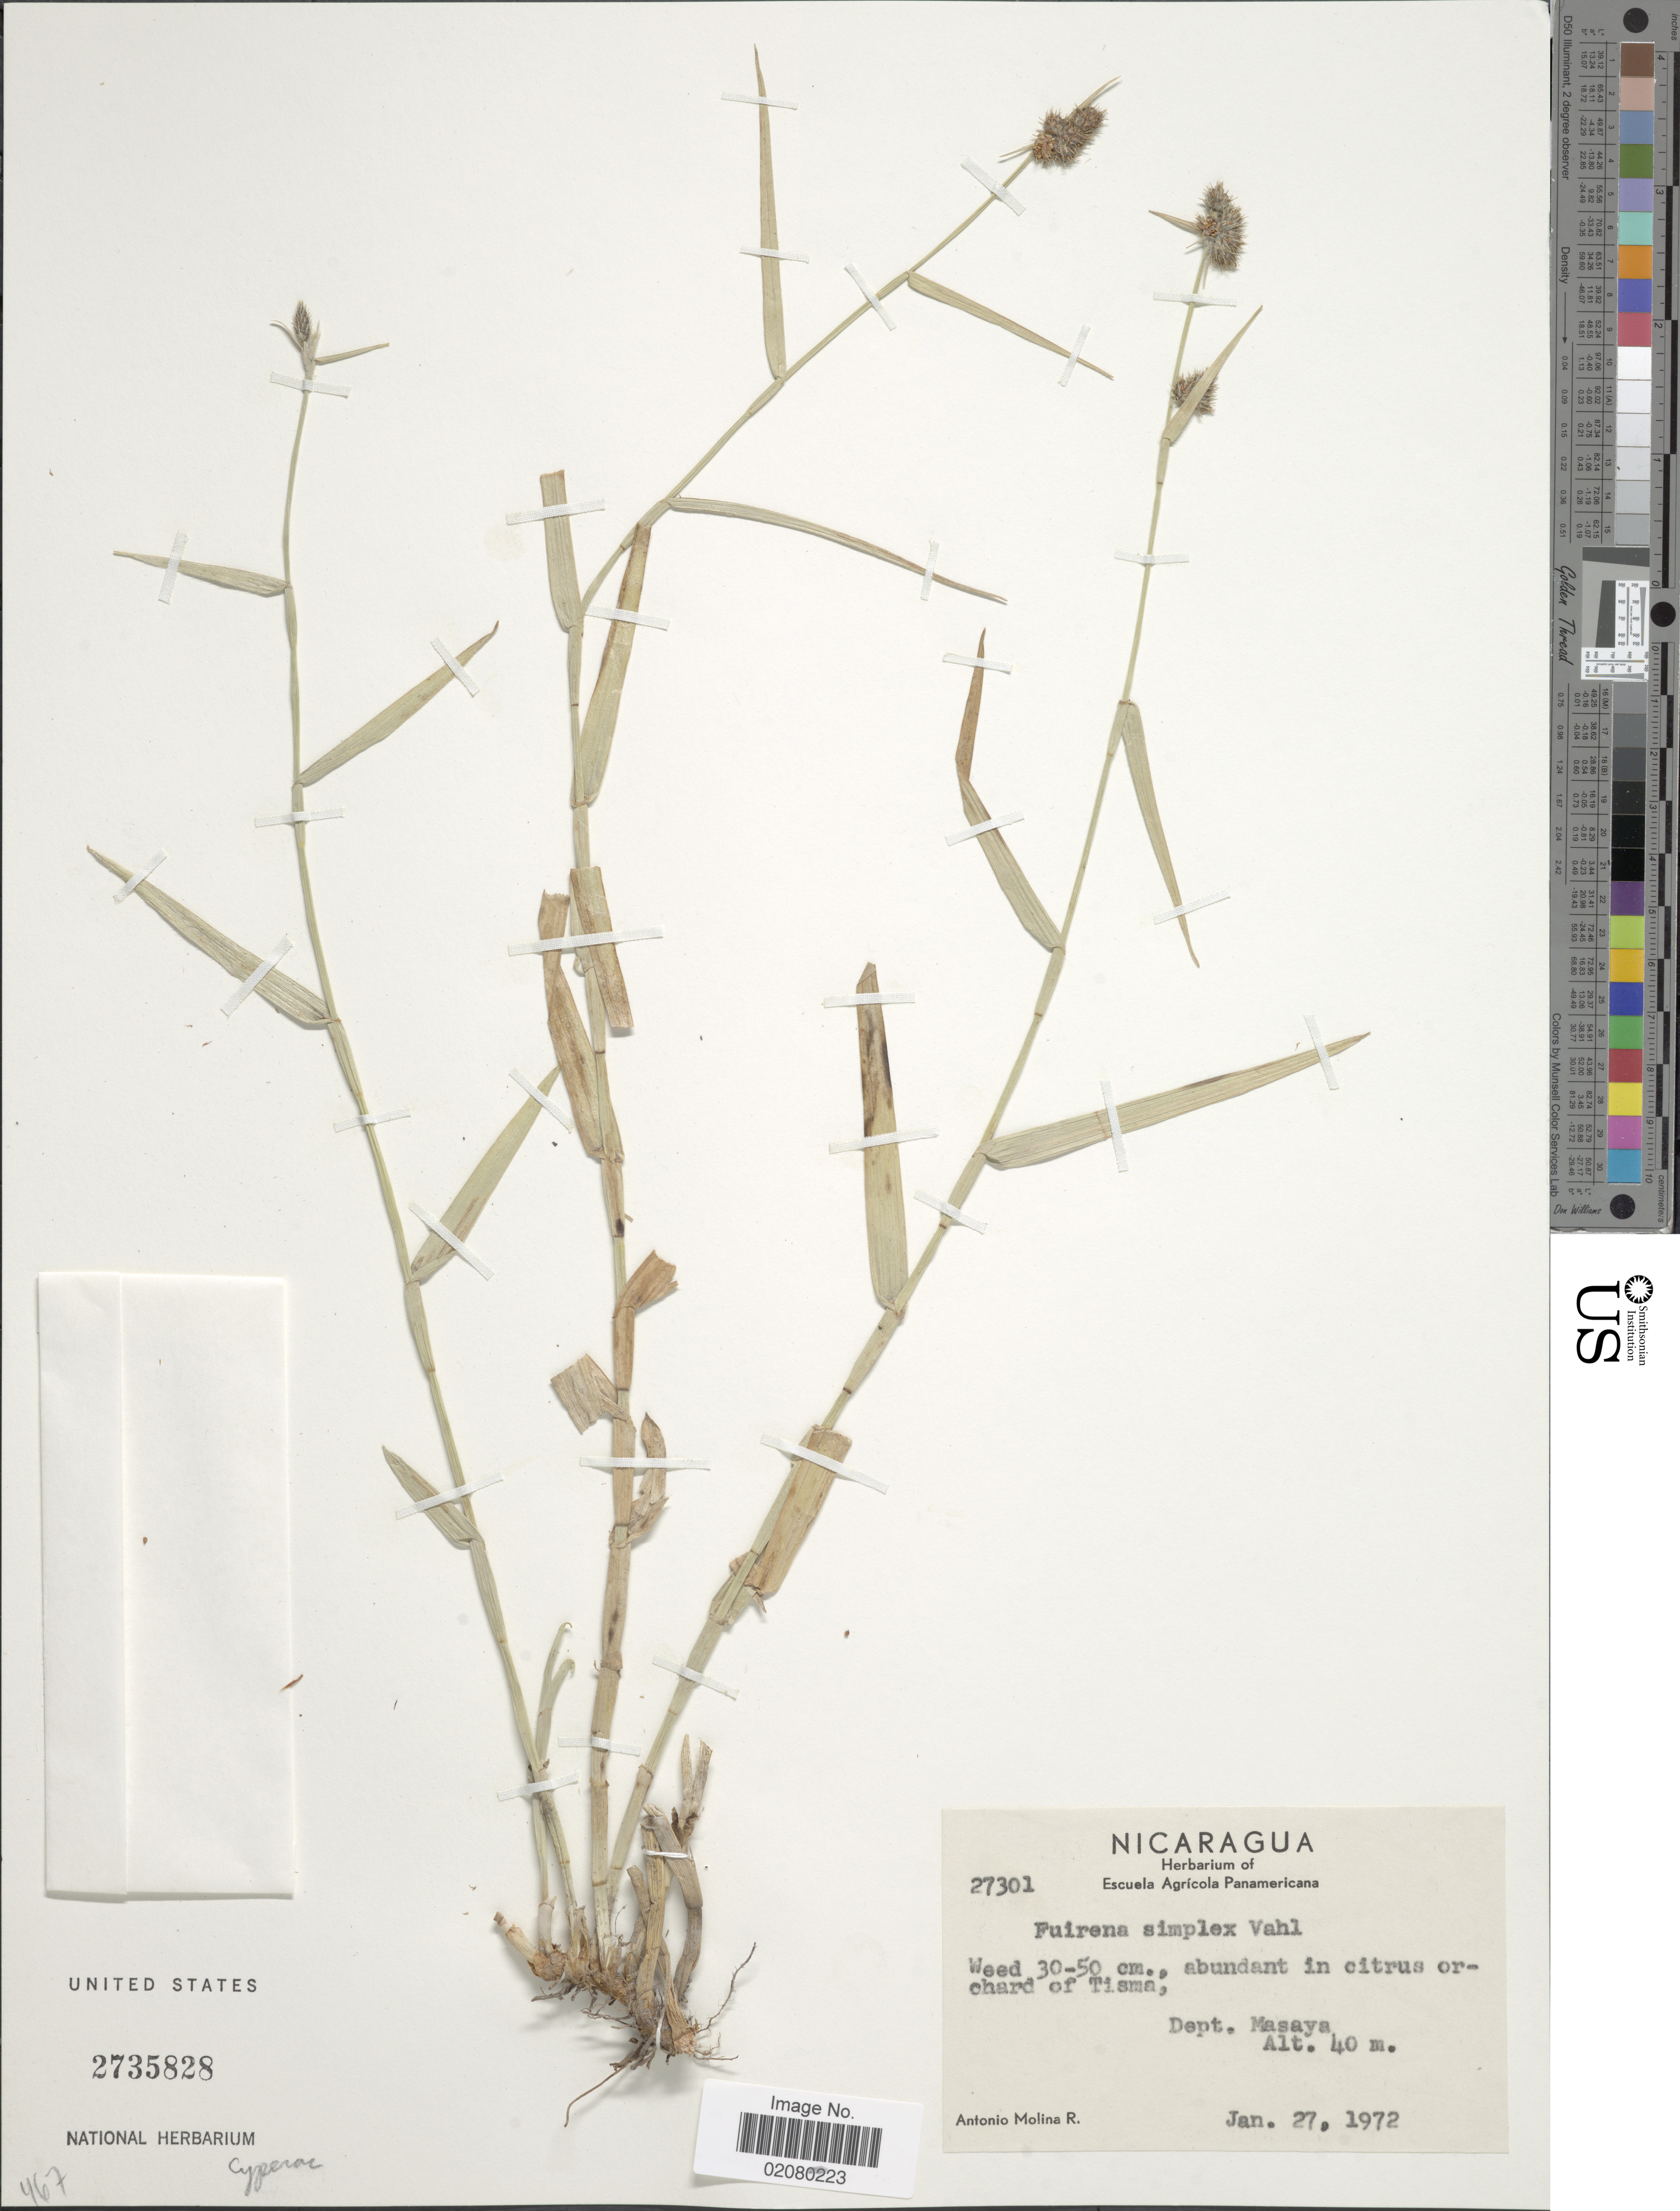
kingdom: Plantae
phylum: Tracheophyta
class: Liliopsida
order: Poales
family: Cyperaceae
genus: Fuirena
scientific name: Fuirena simplex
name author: Vahl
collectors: A. Molina R.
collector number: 27301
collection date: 1972-01-27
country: Nicaragua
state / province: Masaya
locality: Dept. Masaya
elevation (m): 40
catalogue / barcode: US 2735828